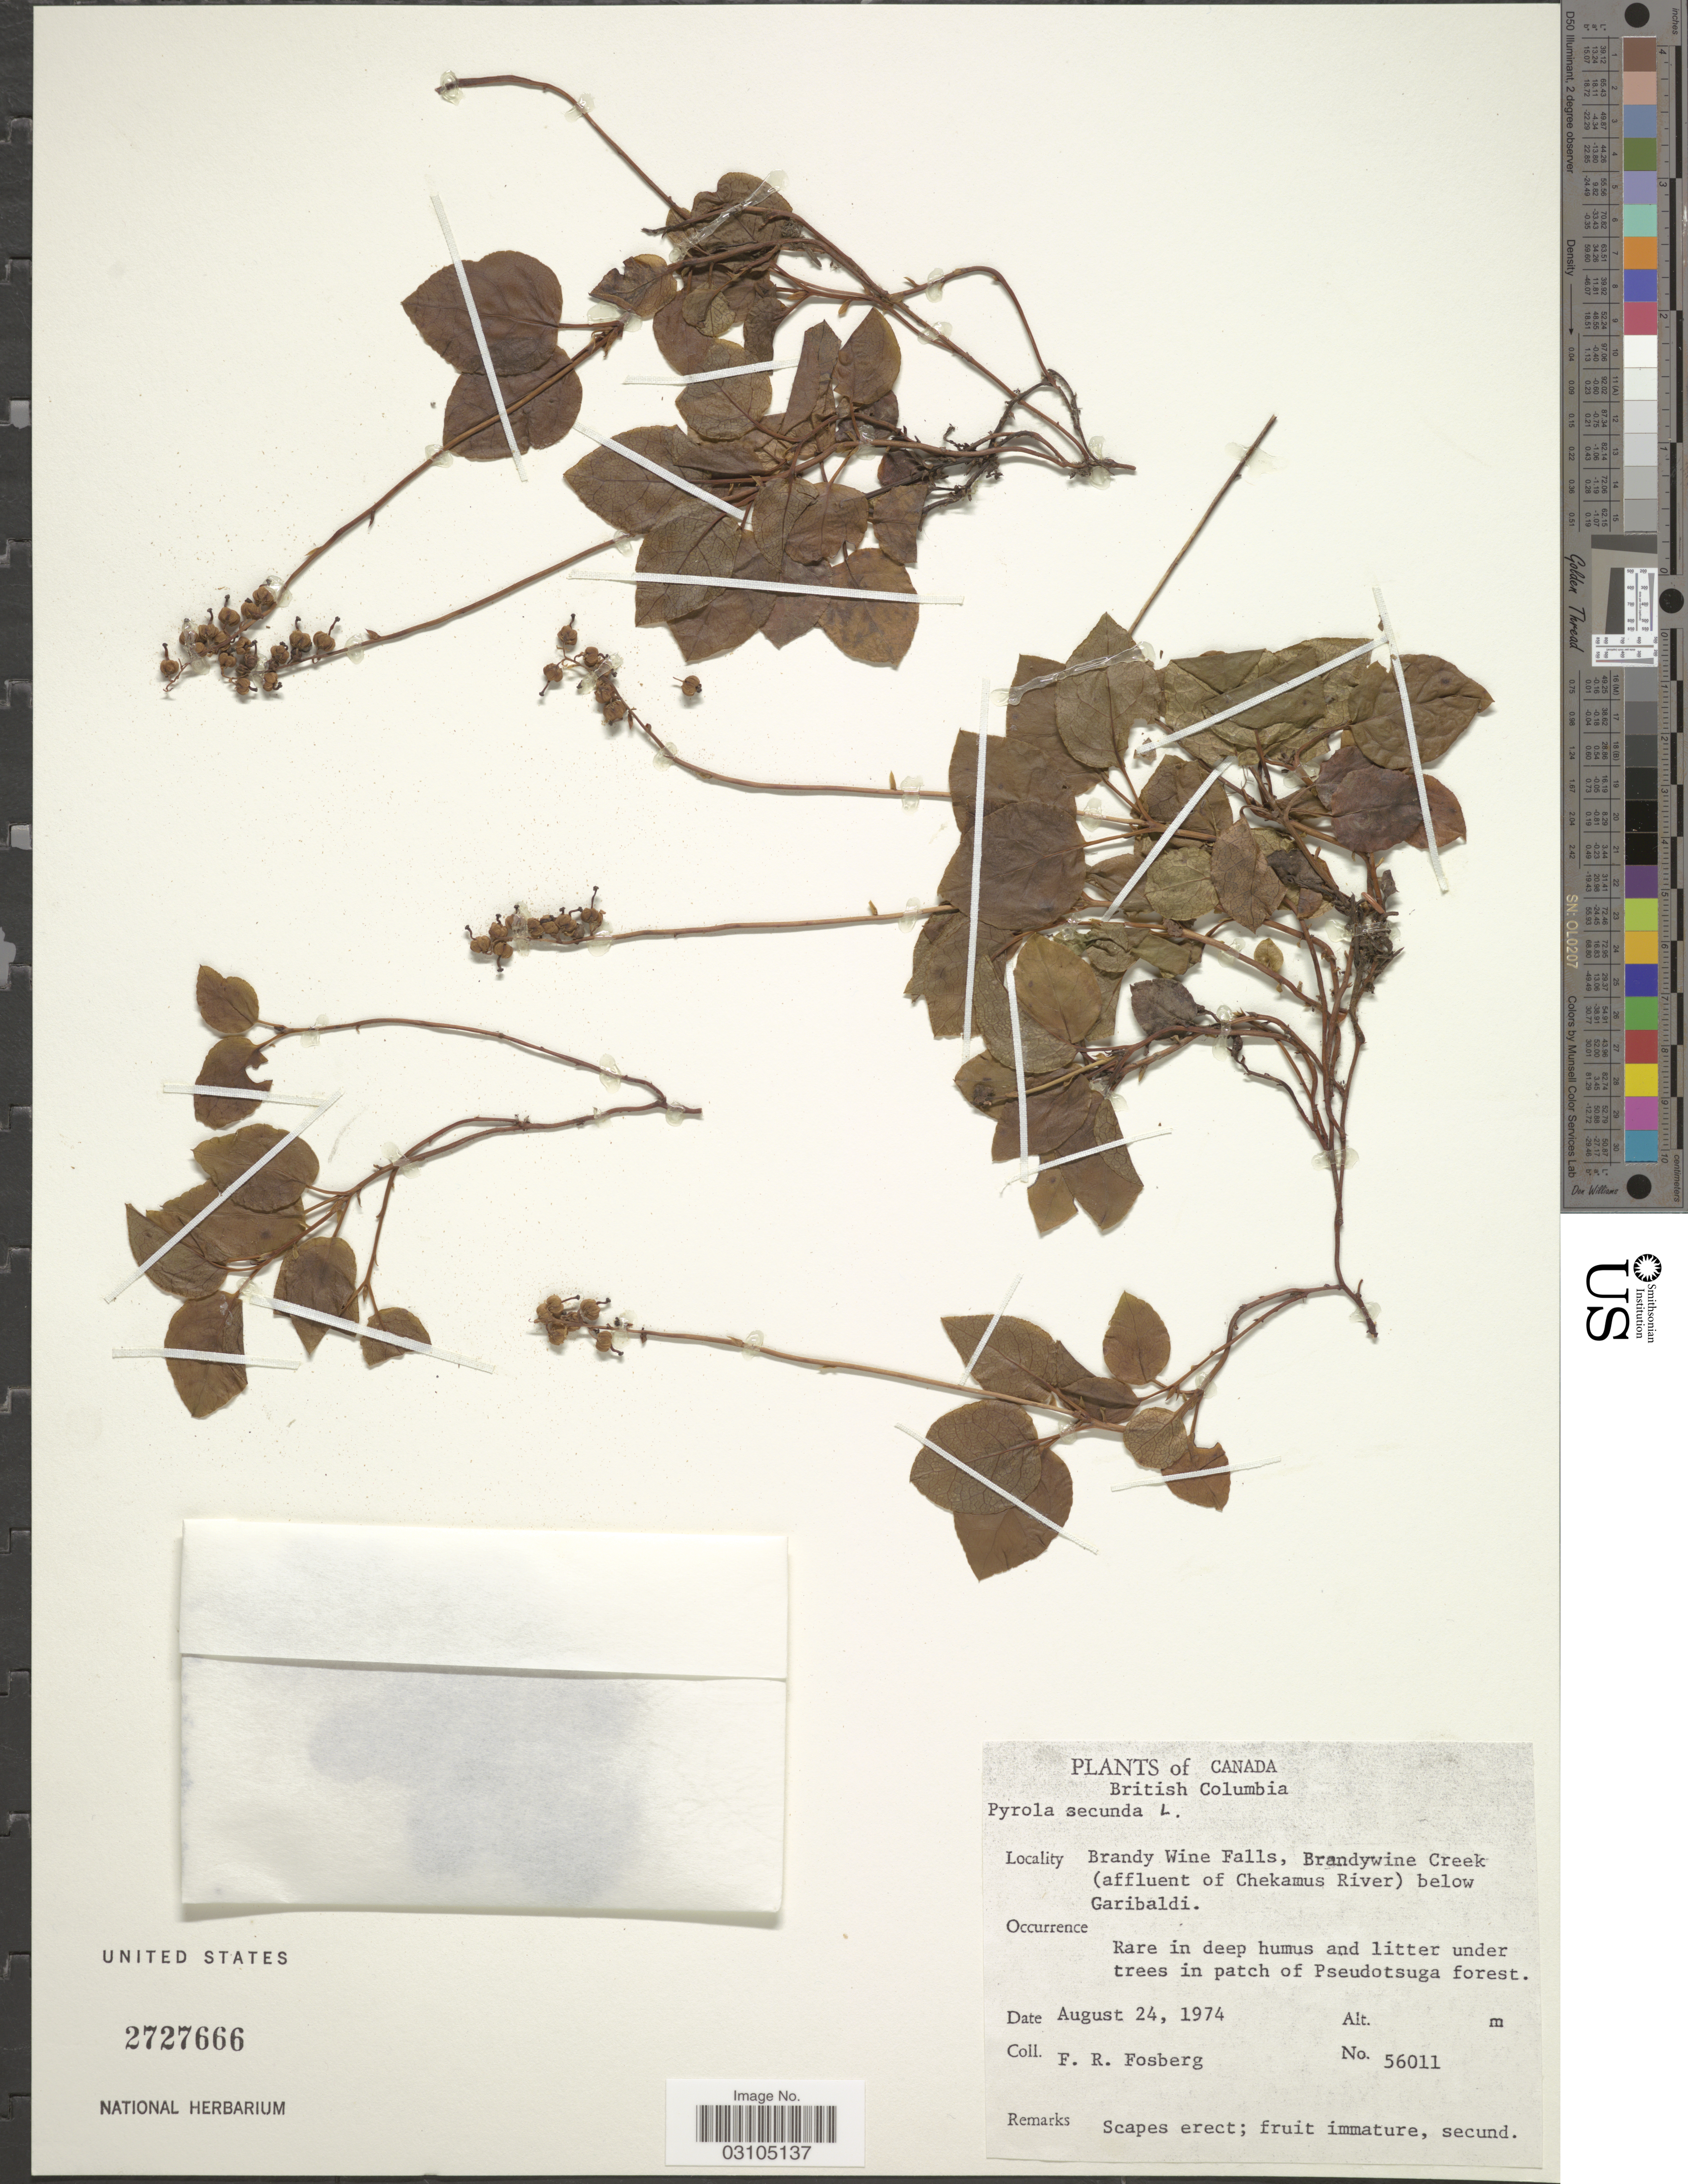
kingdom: Plantae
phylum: Tracheophyta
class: Magnoliopsida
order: Ericales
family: Ericaceae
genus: Orthilia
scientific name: Orthilia secunda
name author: (L.) House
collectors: F. R. Fosberg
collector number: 56011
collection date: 1974-08-24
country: Canada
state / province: British Columbia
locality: Brandy Wine Falls, Brandywine Creek (affluent of Chekamus River) below Garribaldi.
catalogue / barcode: US 2727666